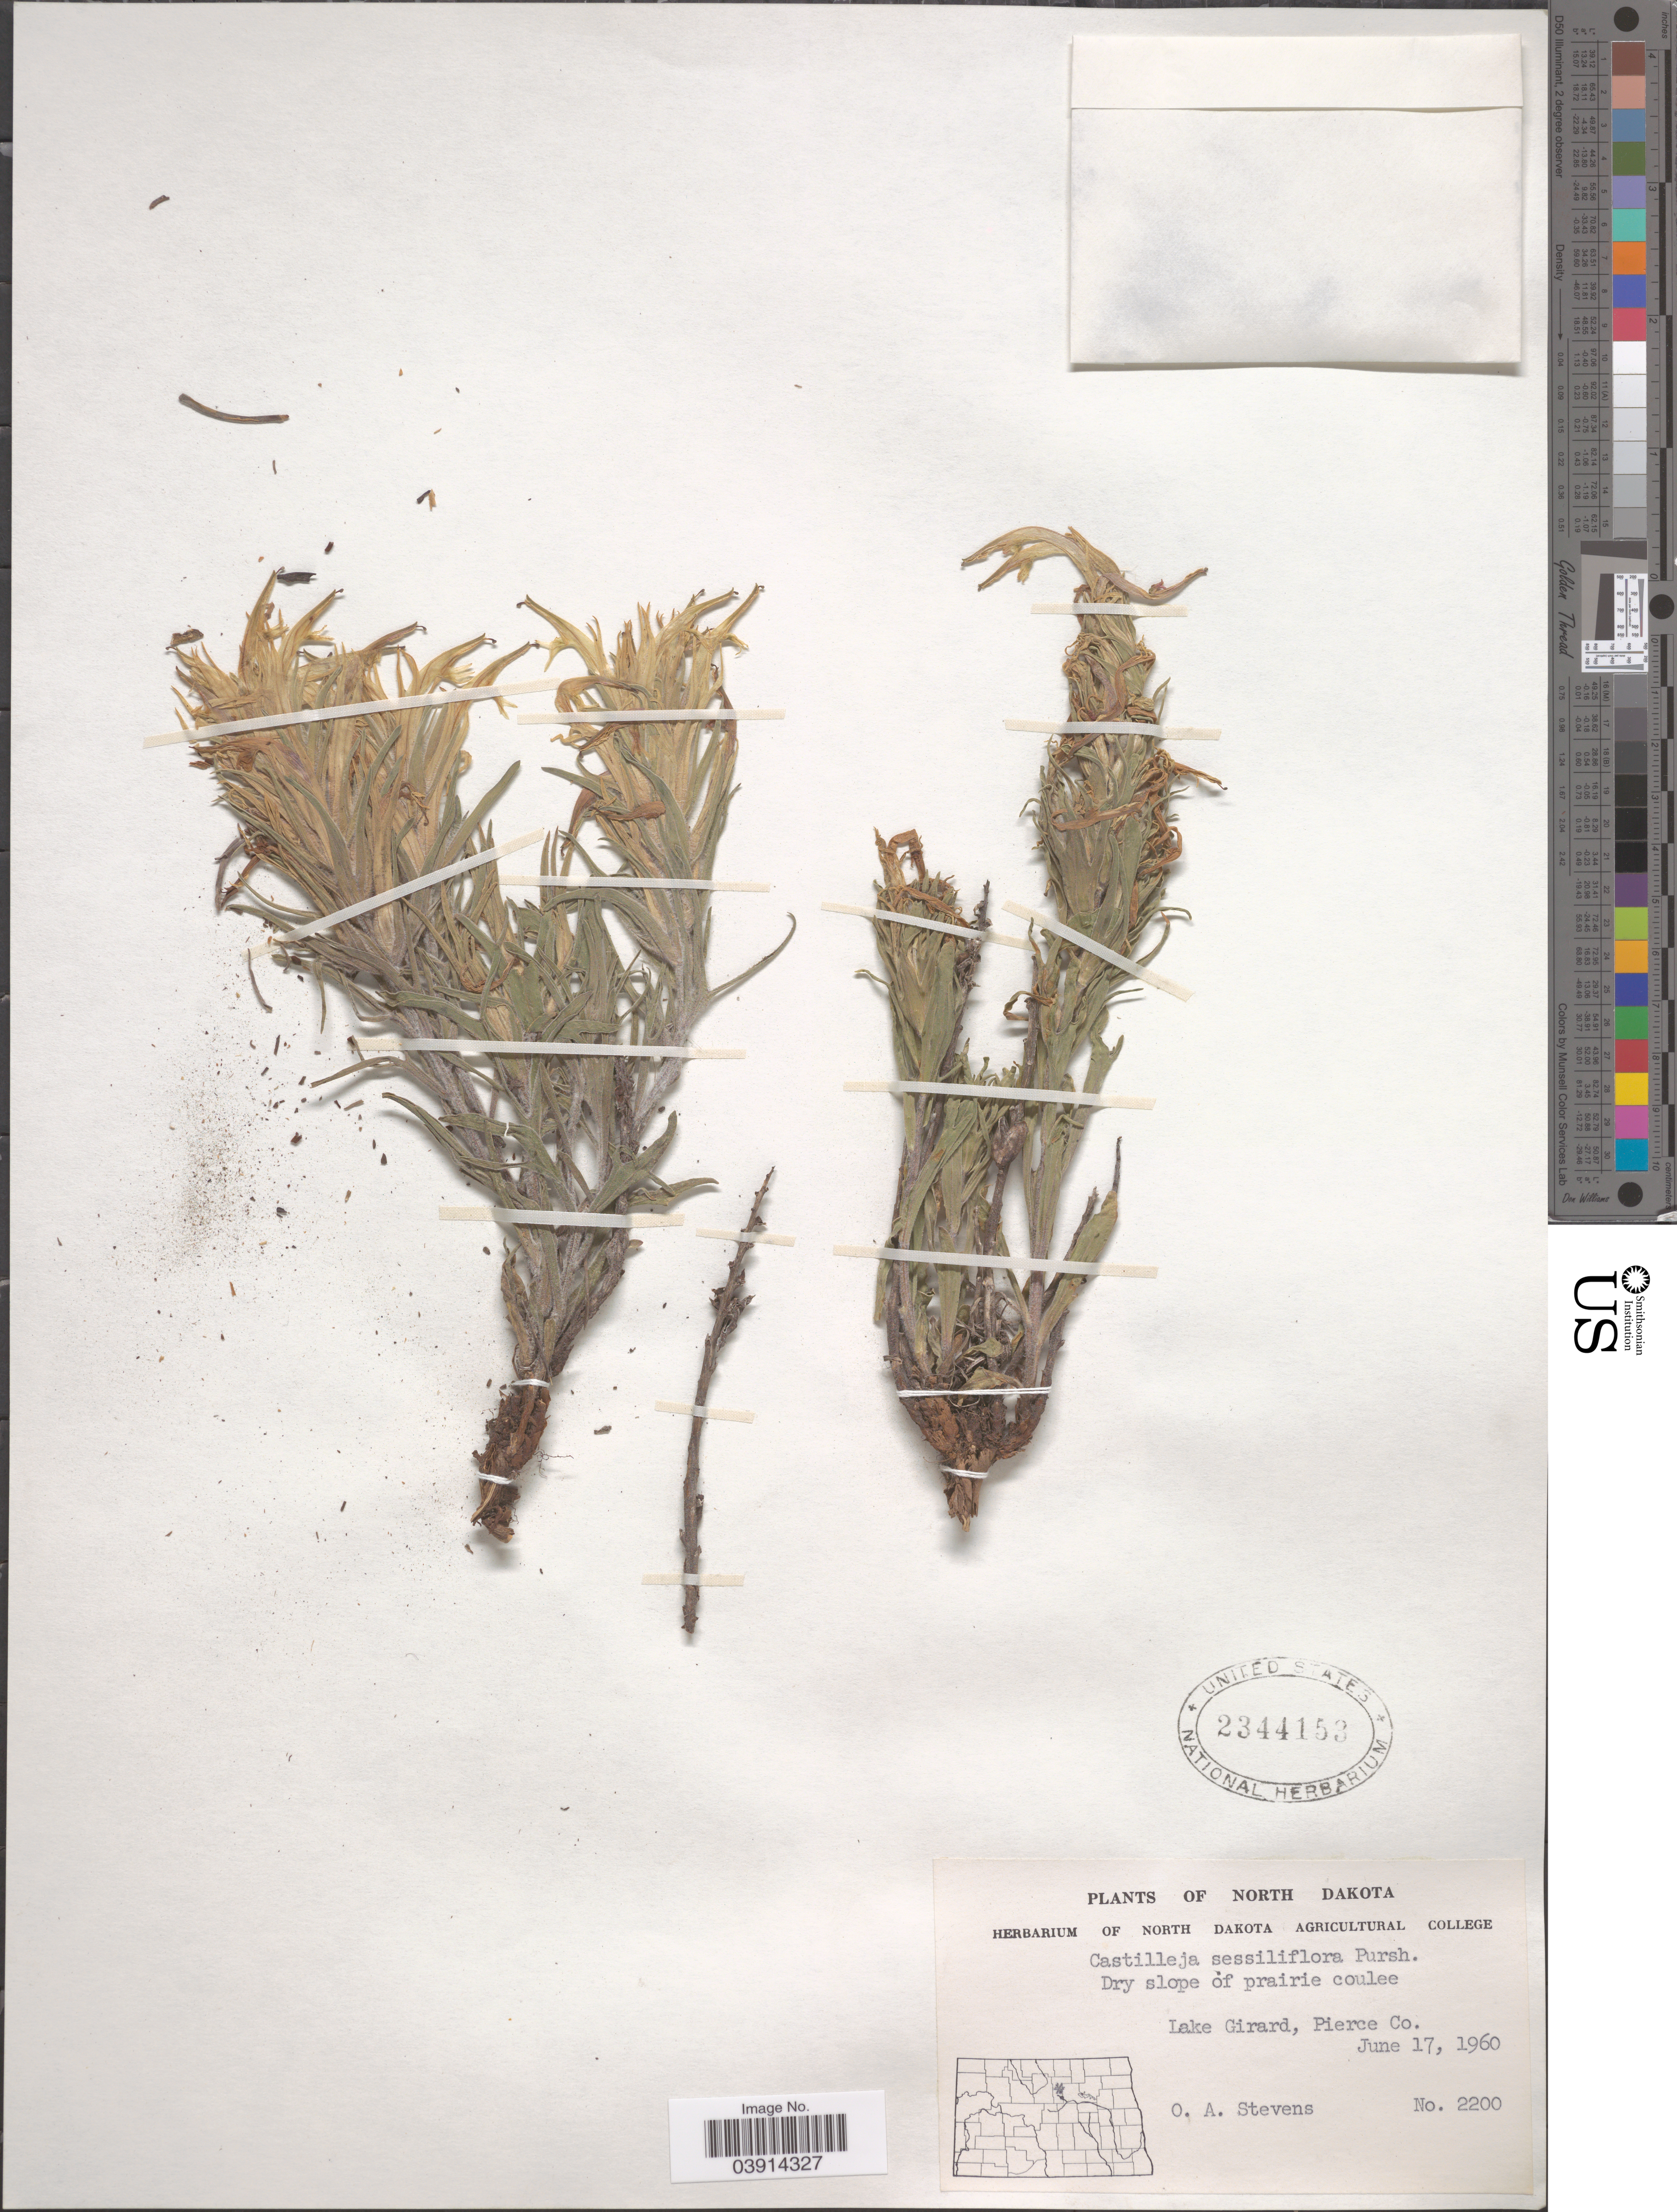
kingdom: Plantae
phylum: Tracheophyta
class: Magnoliopsida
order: Lamiales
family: Orobanchaceae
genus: Castilleja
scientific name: Castilleja sessiliflora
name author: Pursh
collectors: O. A. Stevens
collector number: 2200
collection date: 1960-06-17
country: United States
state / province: North Dakota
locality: Lake Girard, Pierce Co.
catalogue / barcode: US 2344153